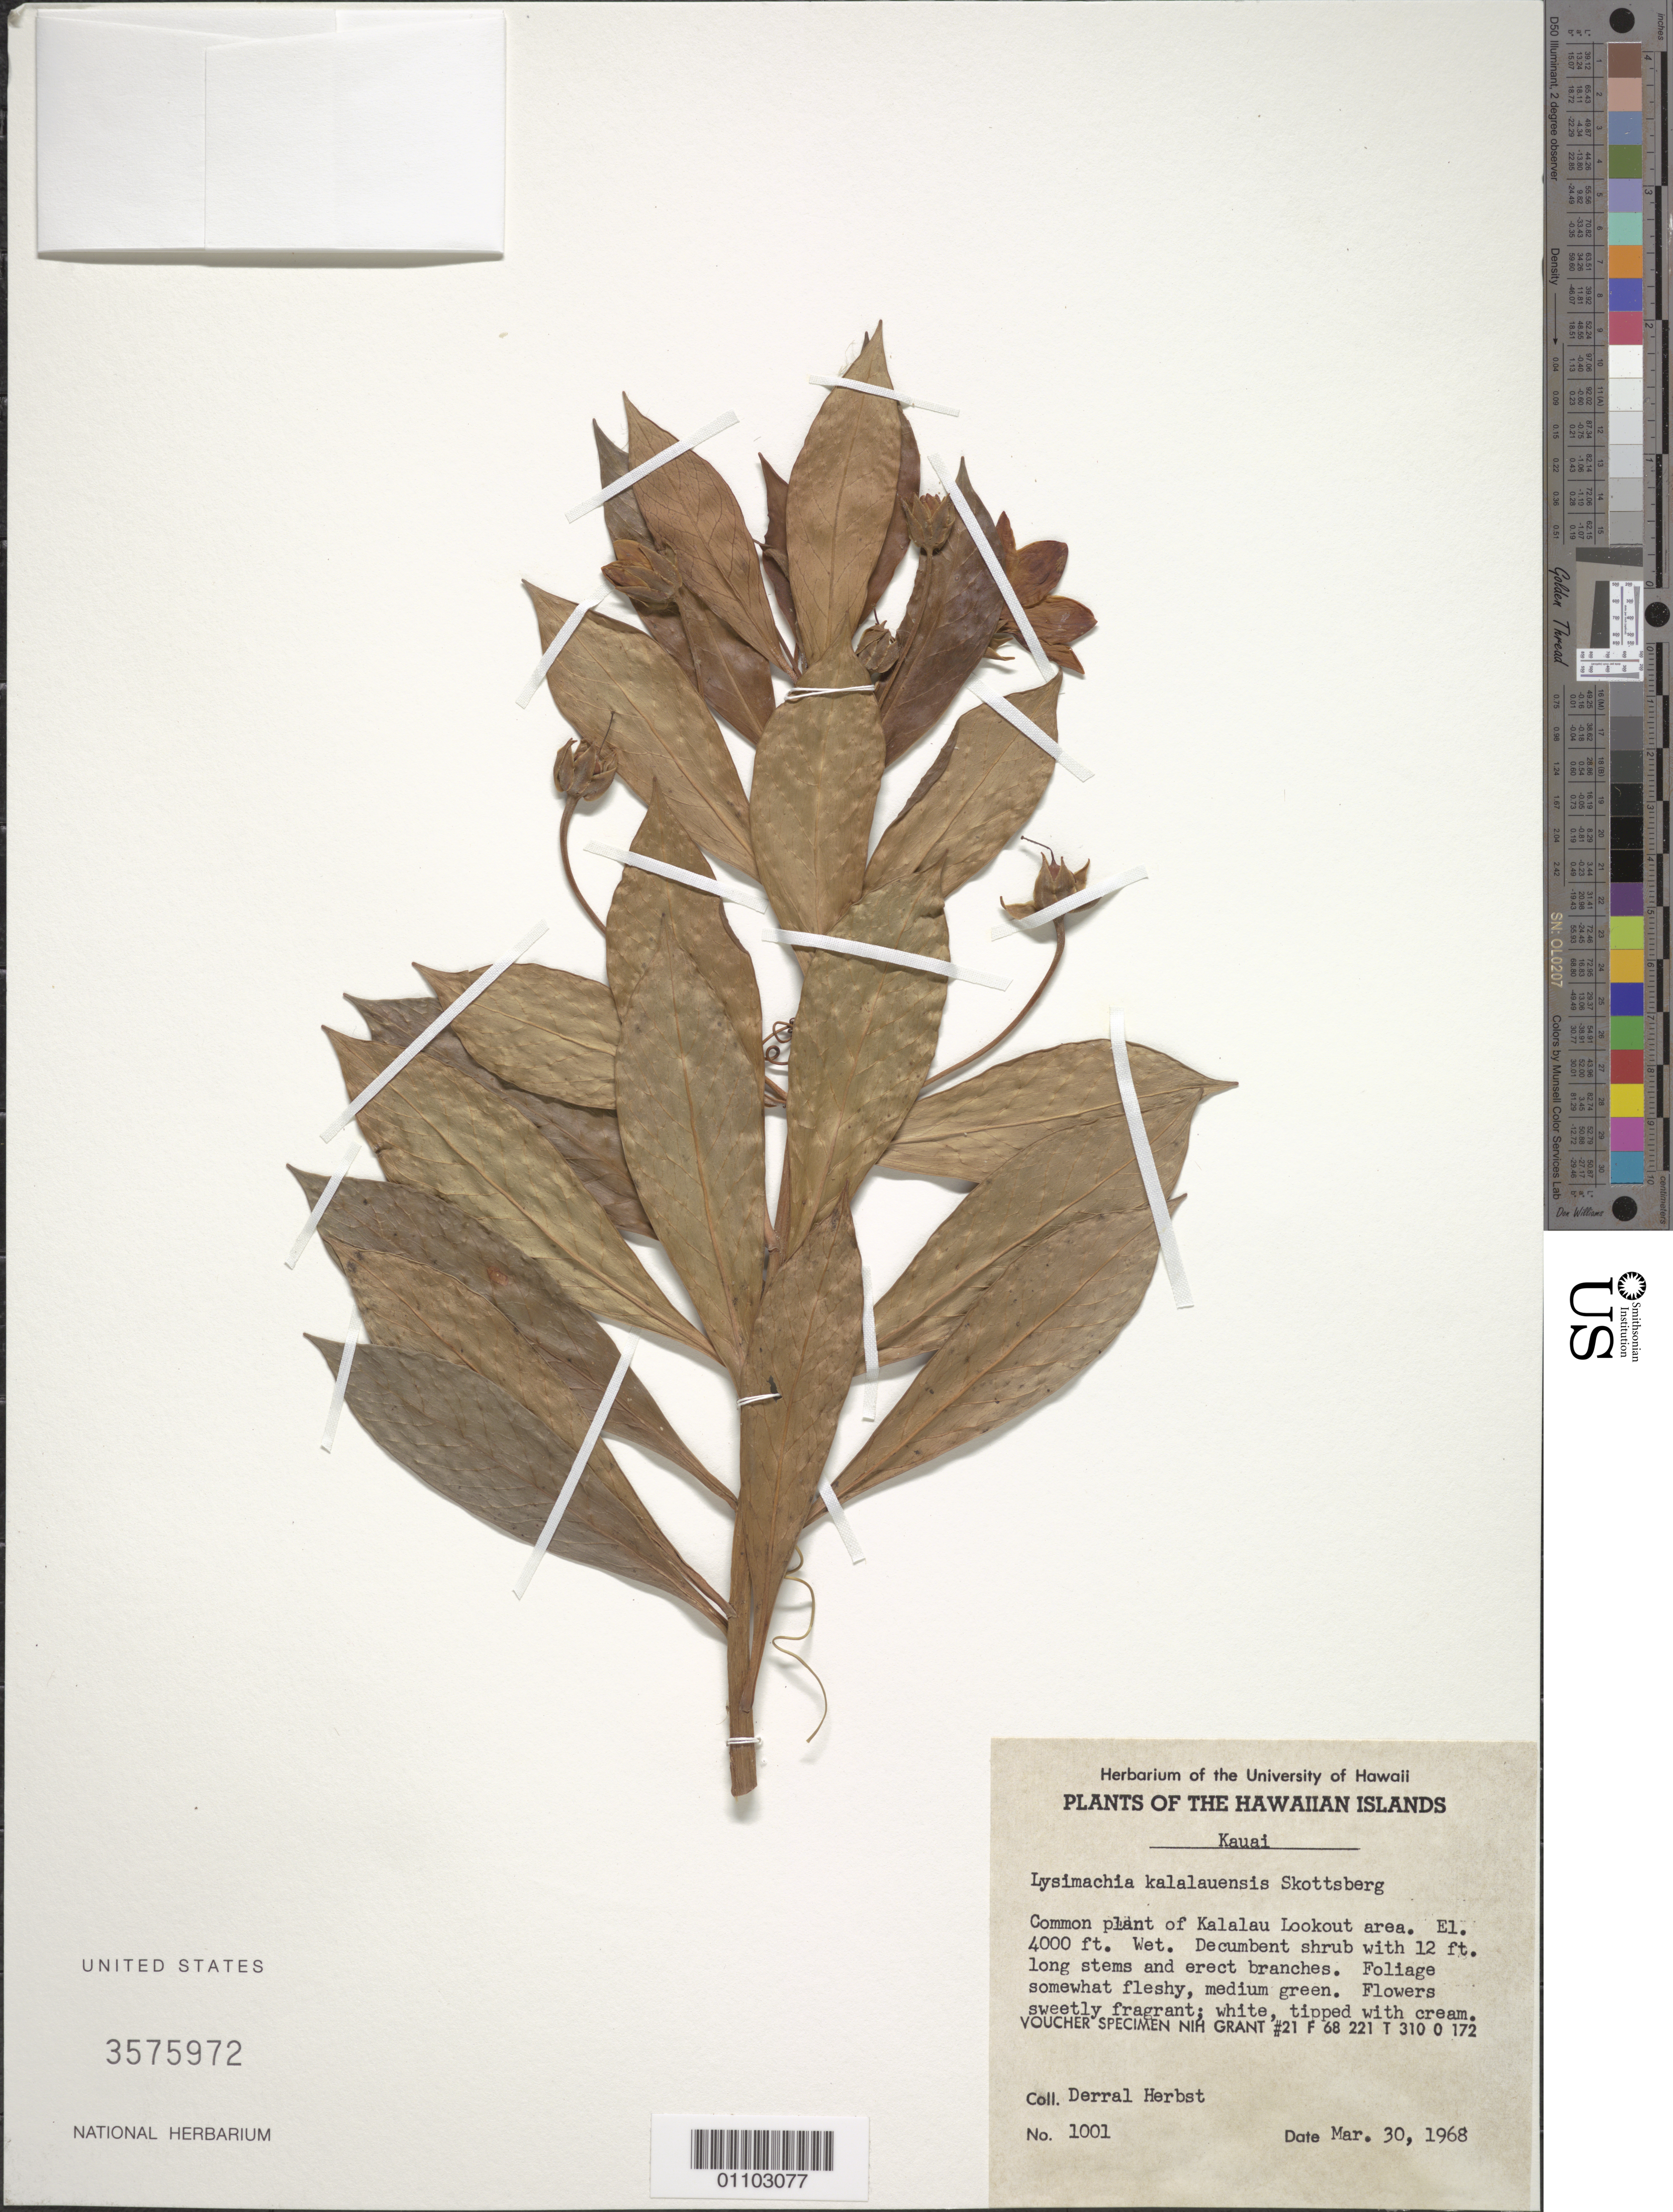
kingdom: Plantae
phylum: Tracheophyta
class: Magnoliopsida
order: Ericales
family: Primulaceae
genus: Lysimachia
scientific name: Lysimachia kalalauensis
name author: Skottsb.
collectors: D. R. Herbst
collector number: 1001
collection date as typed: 30 Mar 1968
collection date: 1968-03-30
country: United States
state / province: Hawaii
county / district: Kauai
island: Kaua'i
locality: Kalalau Lookout area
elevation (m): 1219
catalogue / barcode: US 3575972